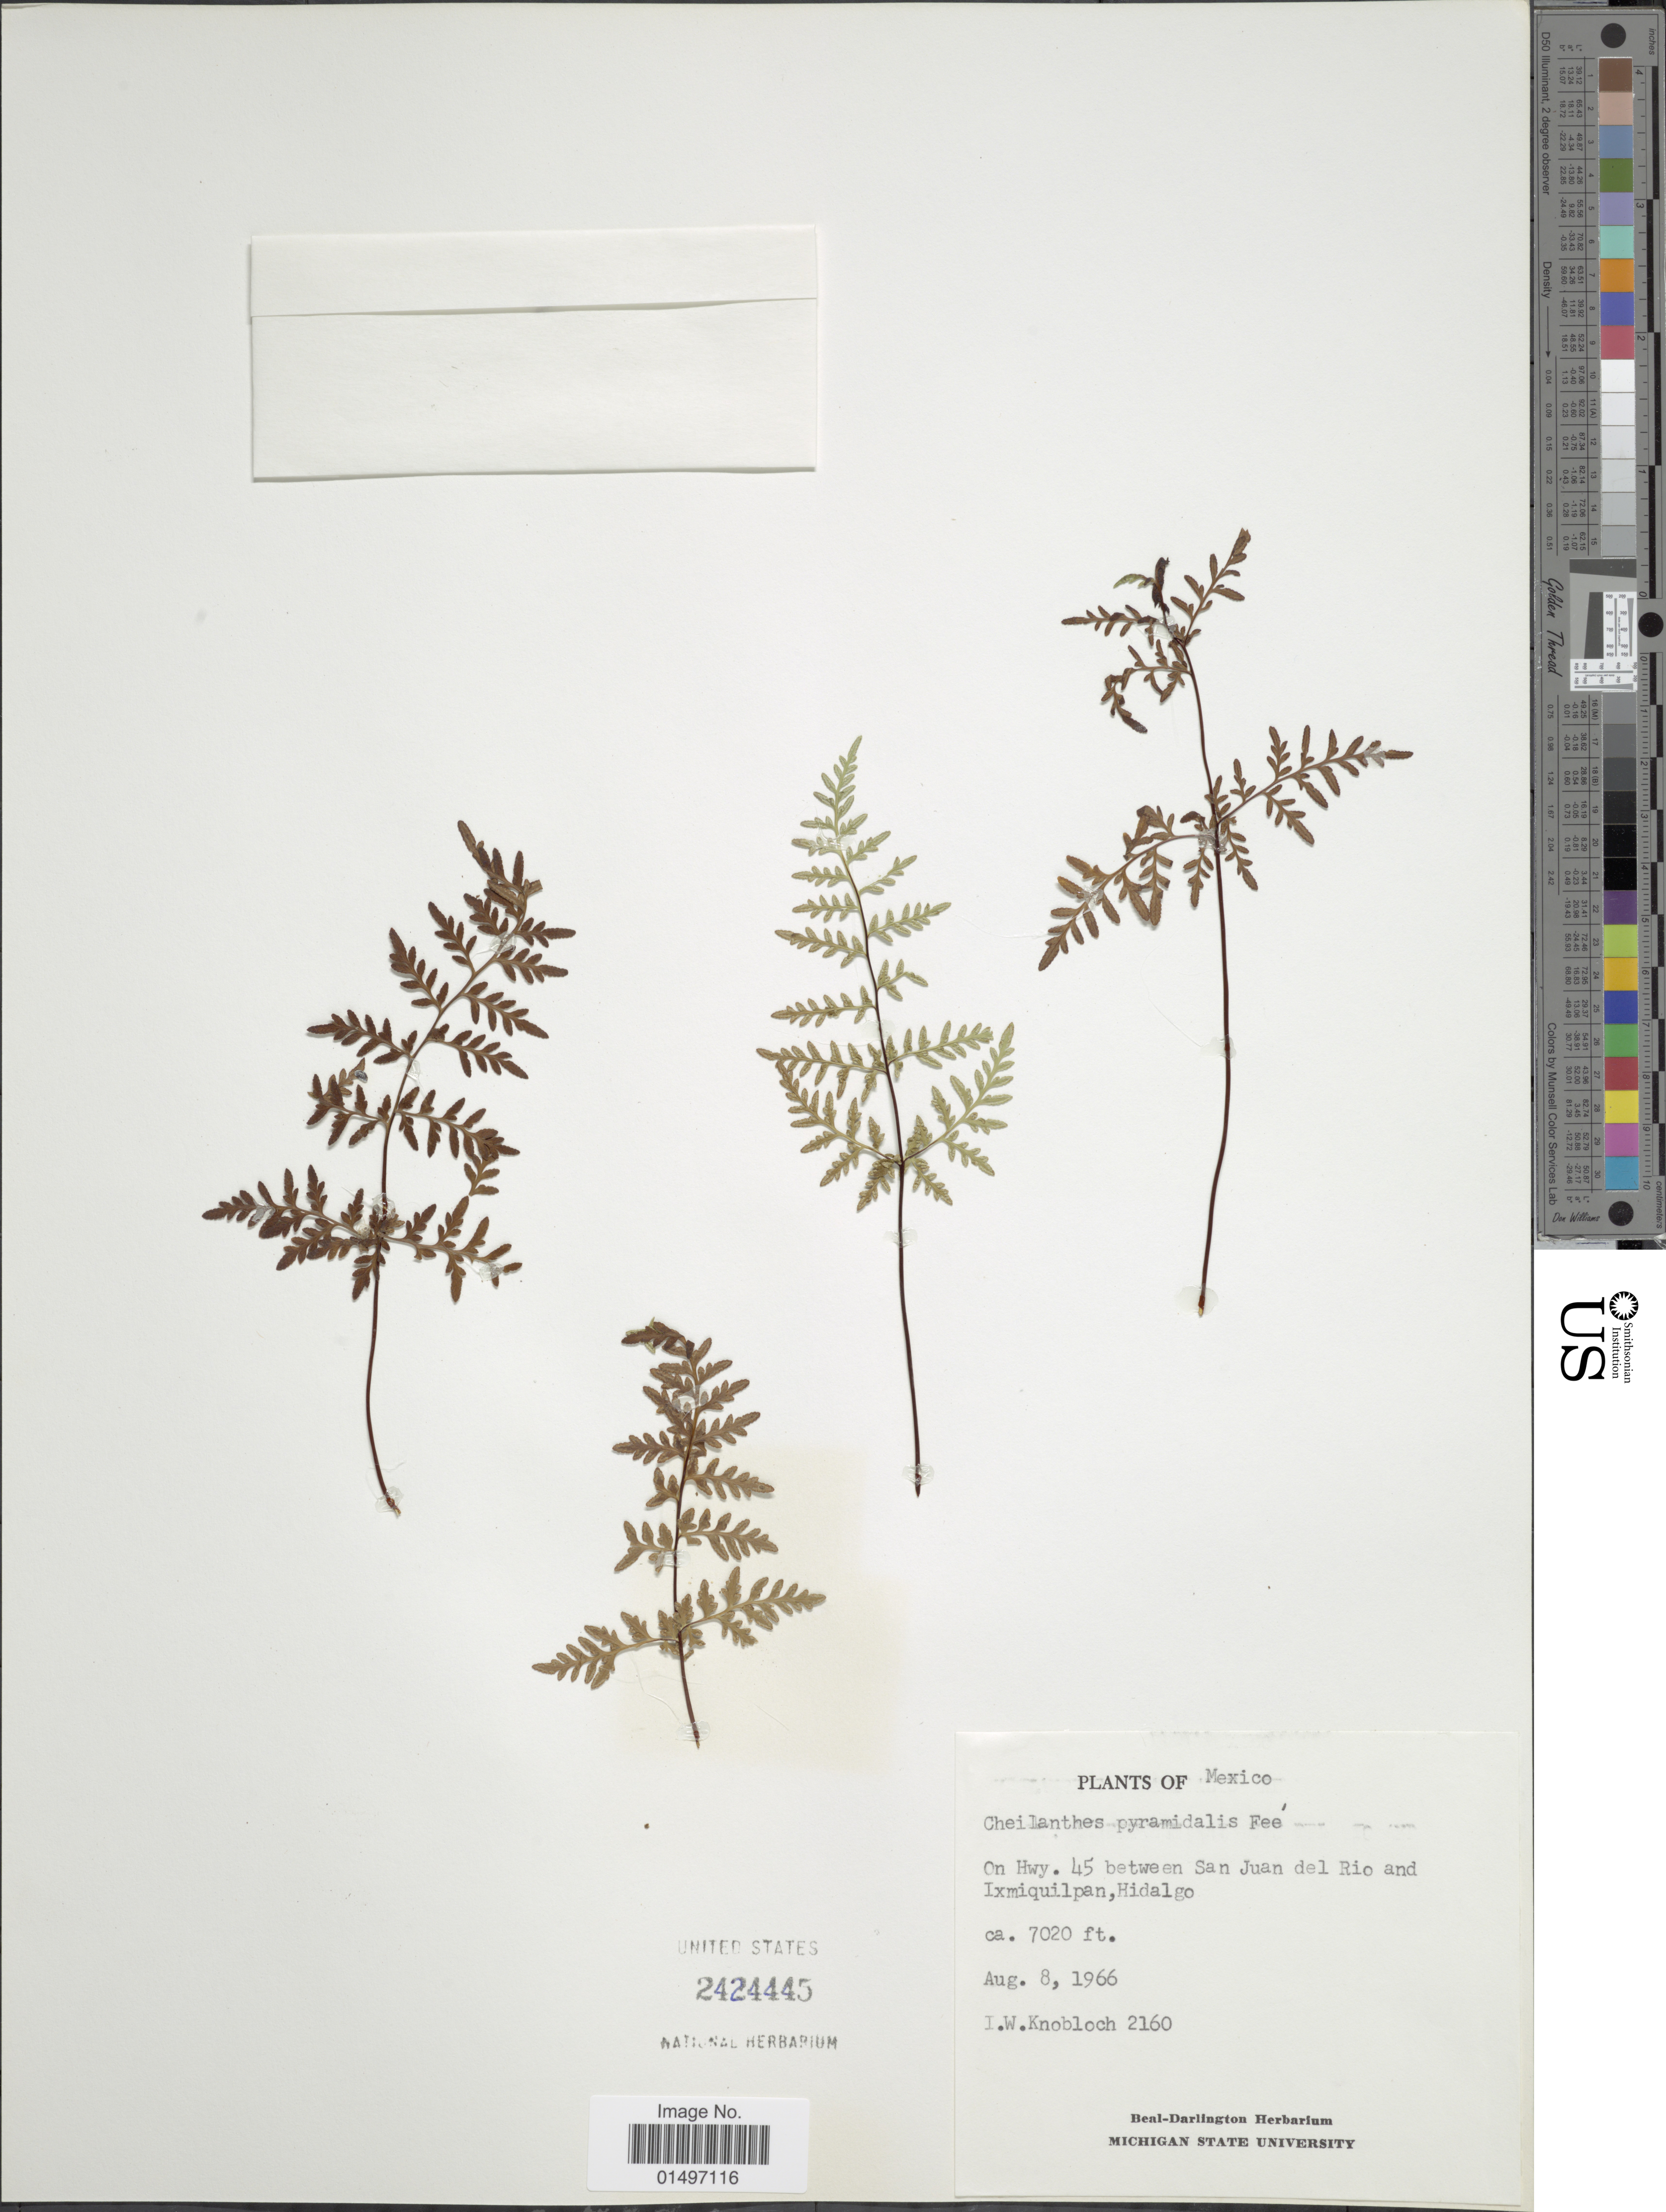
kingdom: Plantae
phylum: Tracheophyta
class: Polypodiopsida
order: Polypodiales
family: Pteridaceae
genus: Gaga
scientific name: Gaga hirsuta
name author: (Link) Fay W. Li & Windham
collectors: I. W. Knobloch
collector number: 2160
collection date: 1966-08-08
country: Mexico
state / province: Hidalgo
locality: Mexico, on Hwy. 45 between San Juan del Rio and Ixmiquilpan.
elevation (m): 2140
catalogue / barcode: US 2424445